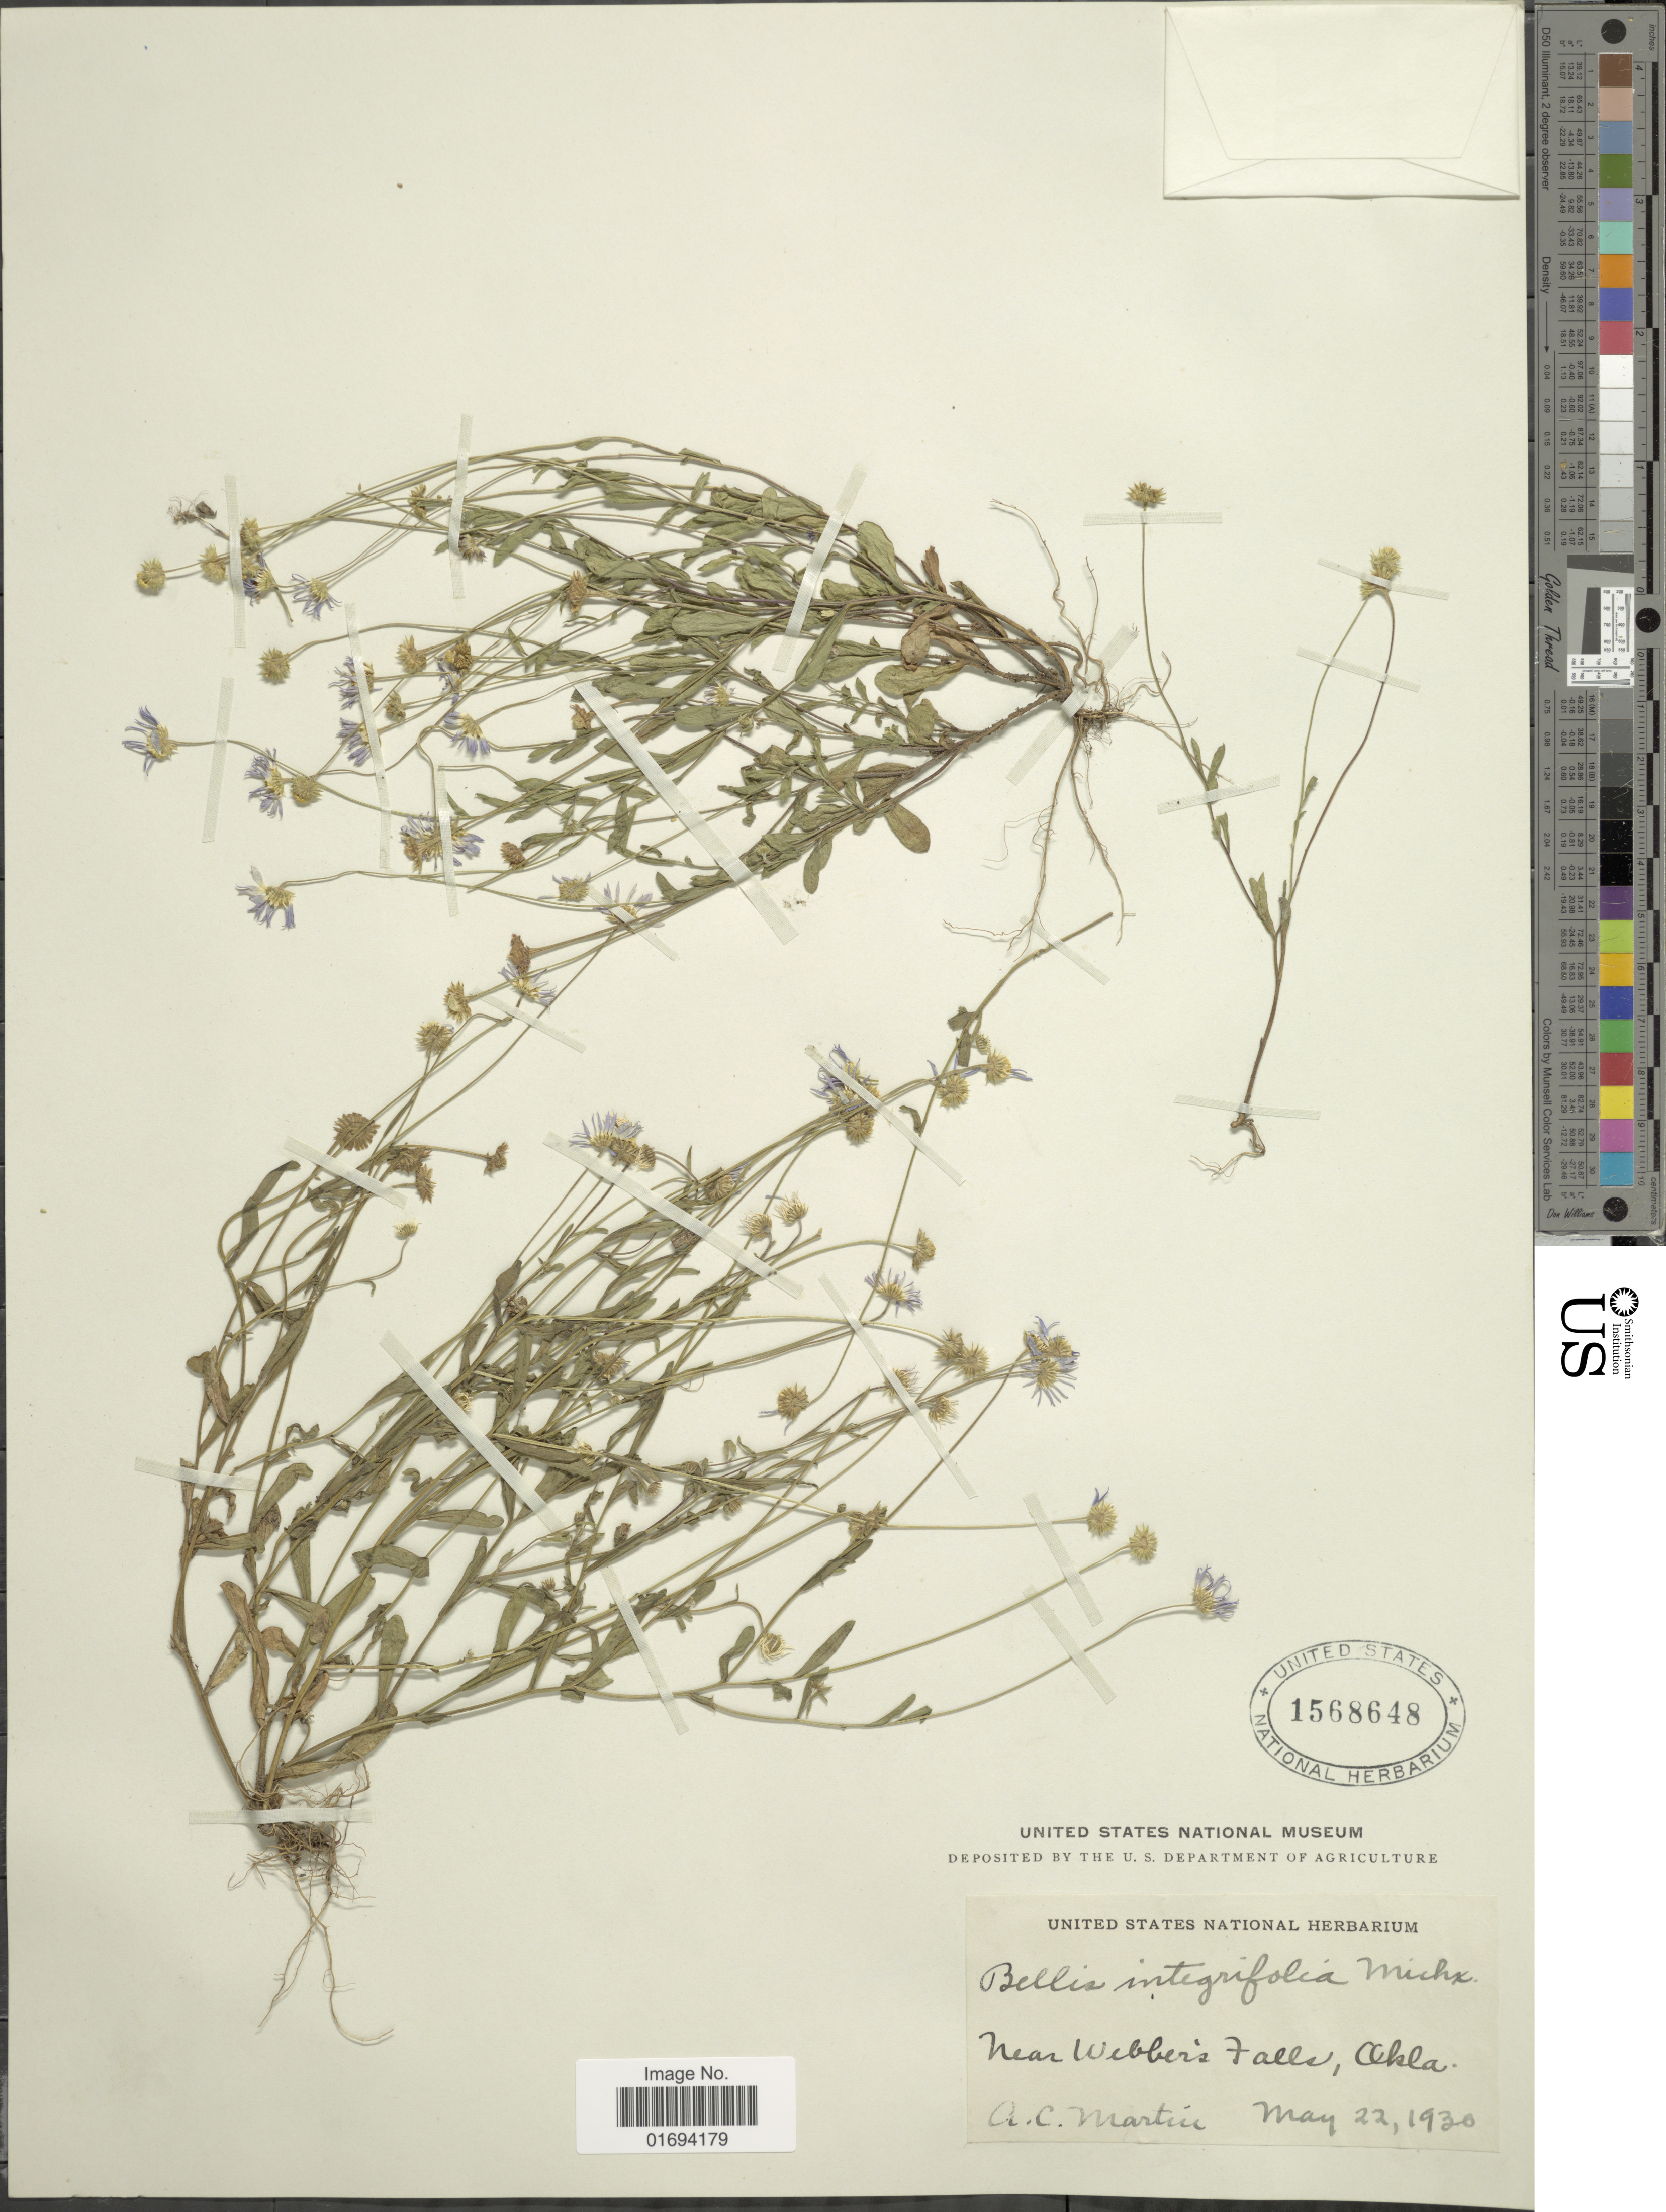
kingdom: Plantae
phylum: Tracheophyta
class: Magnoliopsida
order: Asterales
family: Asteraceae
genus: Astranthium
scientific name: Astranthium integrifolium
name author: (Michx.) Nutt.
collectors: A. C. Martin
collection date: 1930-05-22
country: United States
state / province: Oklahoma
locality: Near Webbers falls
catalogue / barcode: US 1568648